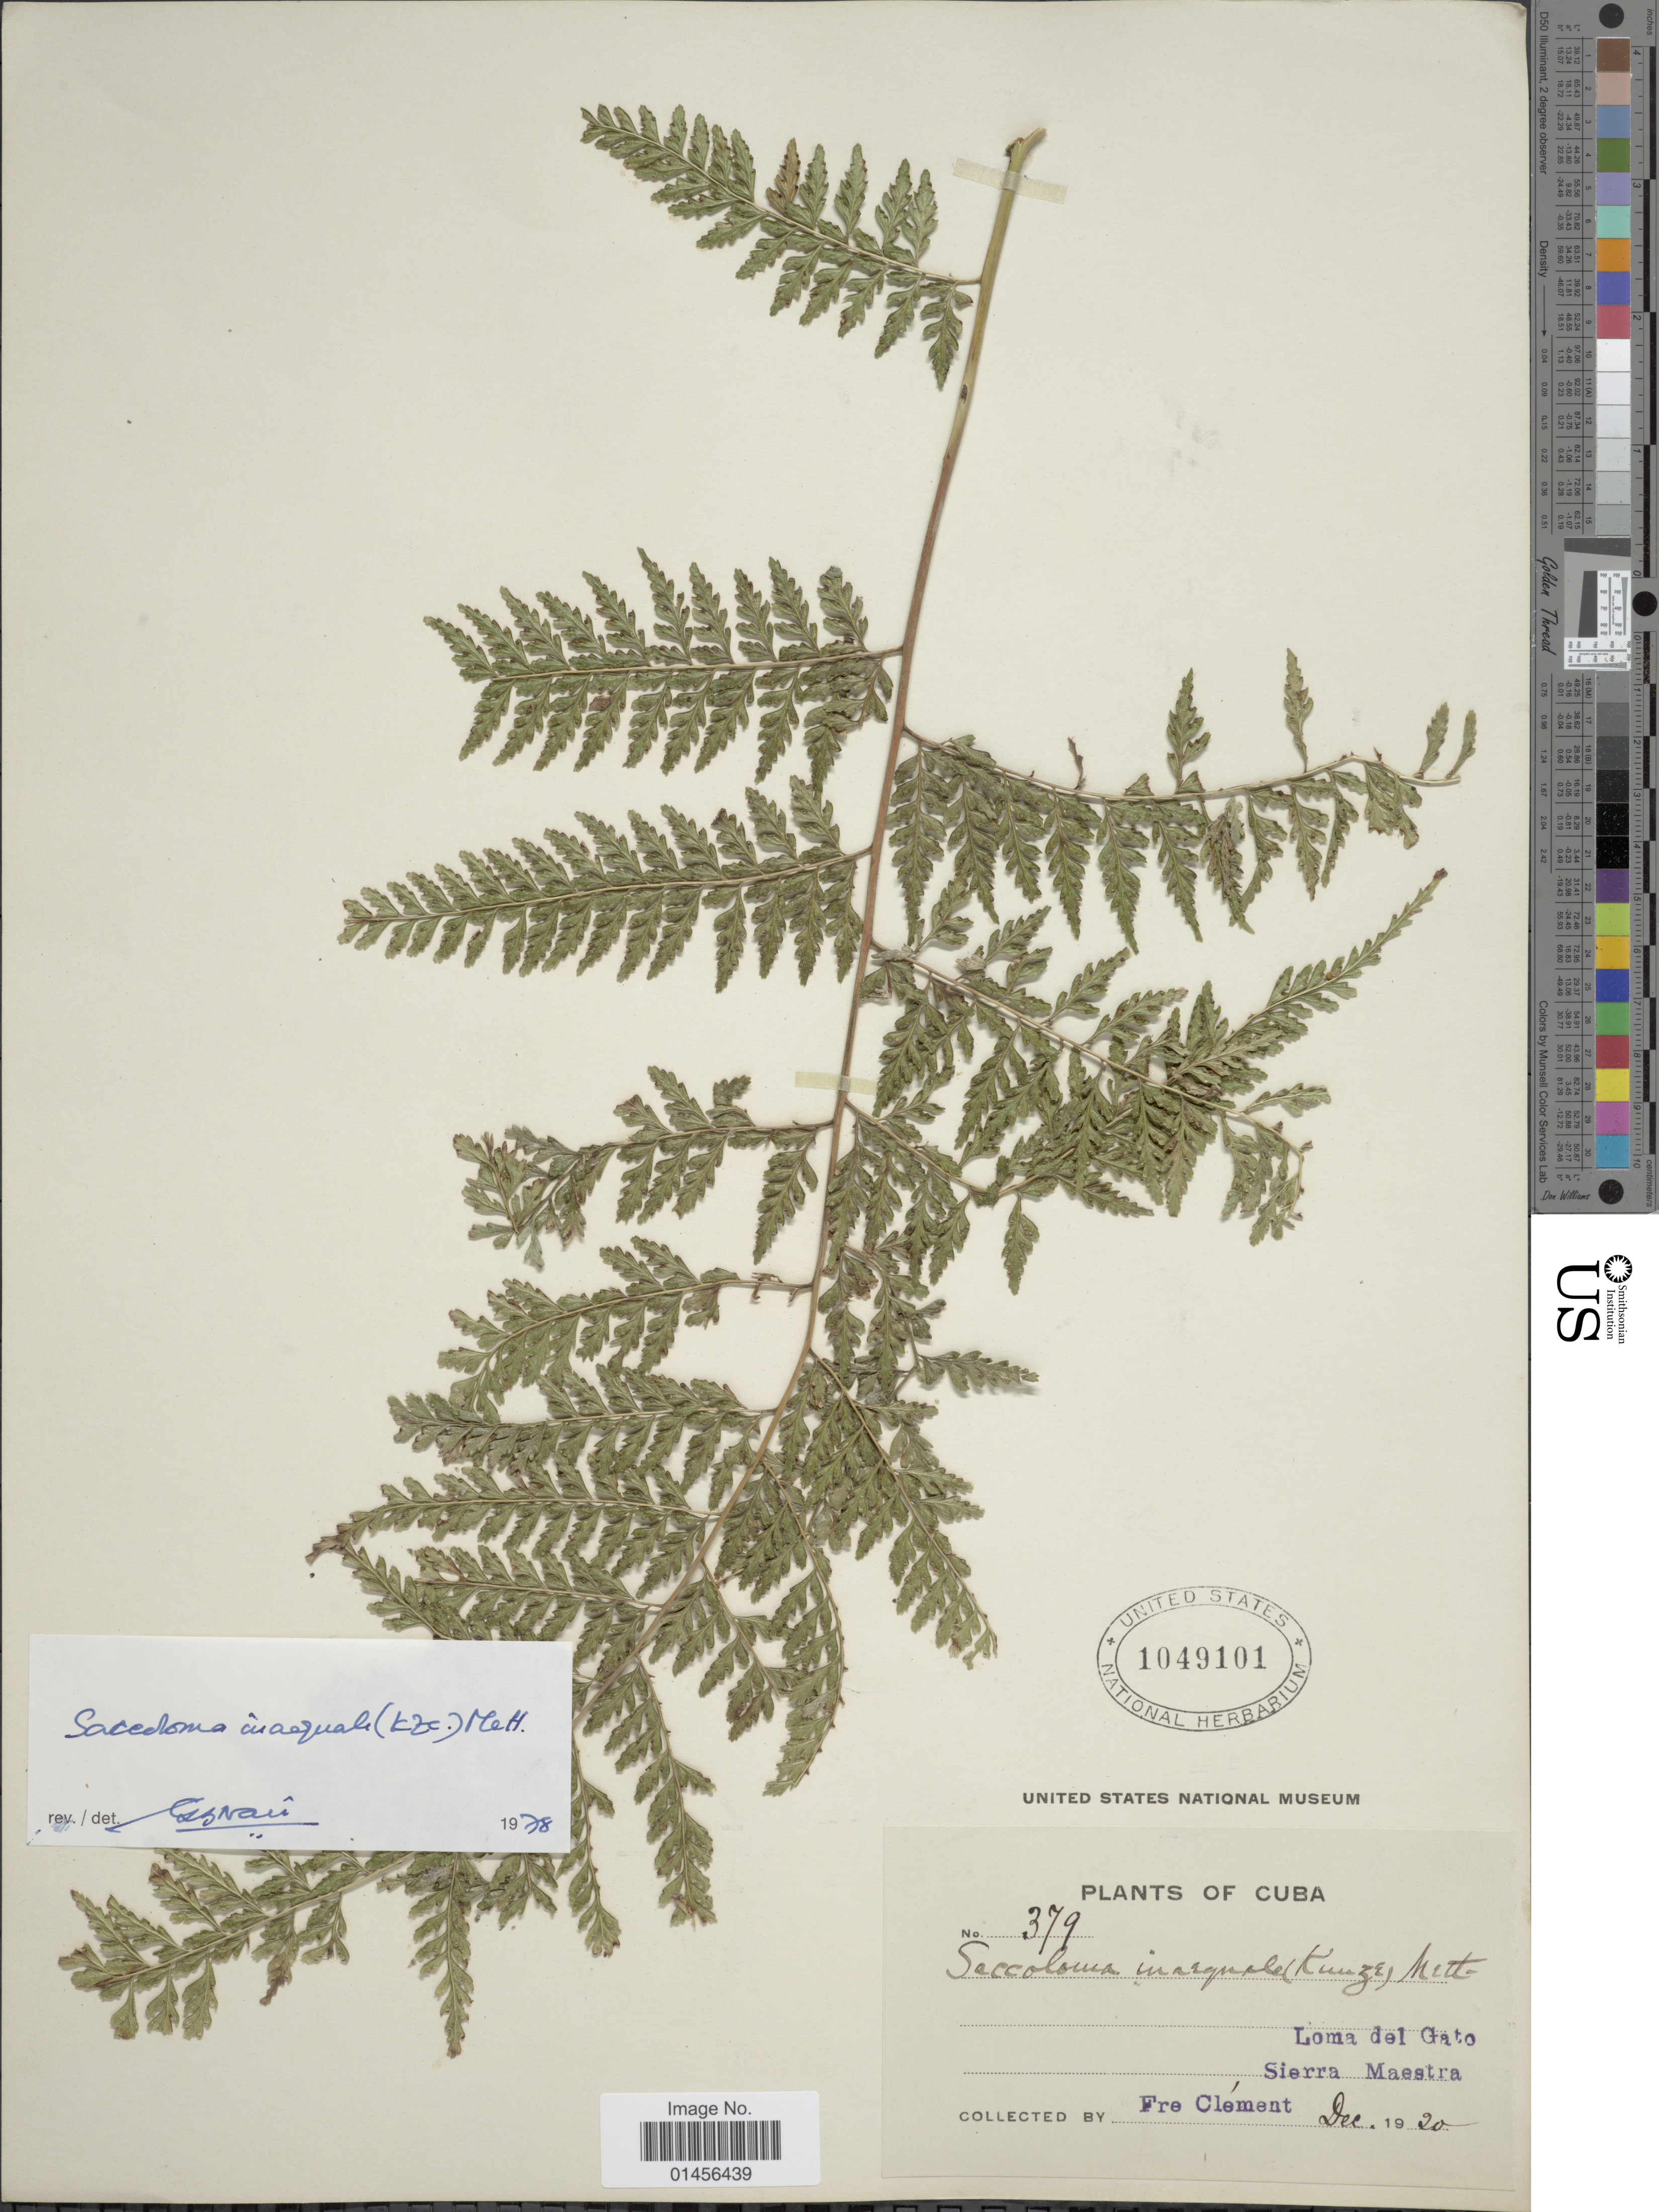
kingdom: Plantae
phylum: Tracheophyta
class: Polypodiopsida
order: Polypodiales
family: Saccolomataceae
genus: Saccoloma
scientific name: Saccoloma inaequale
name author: (Kunze) Mett.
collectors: B. Clement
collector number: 379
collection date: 1920-12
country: Cuba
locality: Loma del Gato, Sierra Maestra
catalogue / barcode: US 1049101